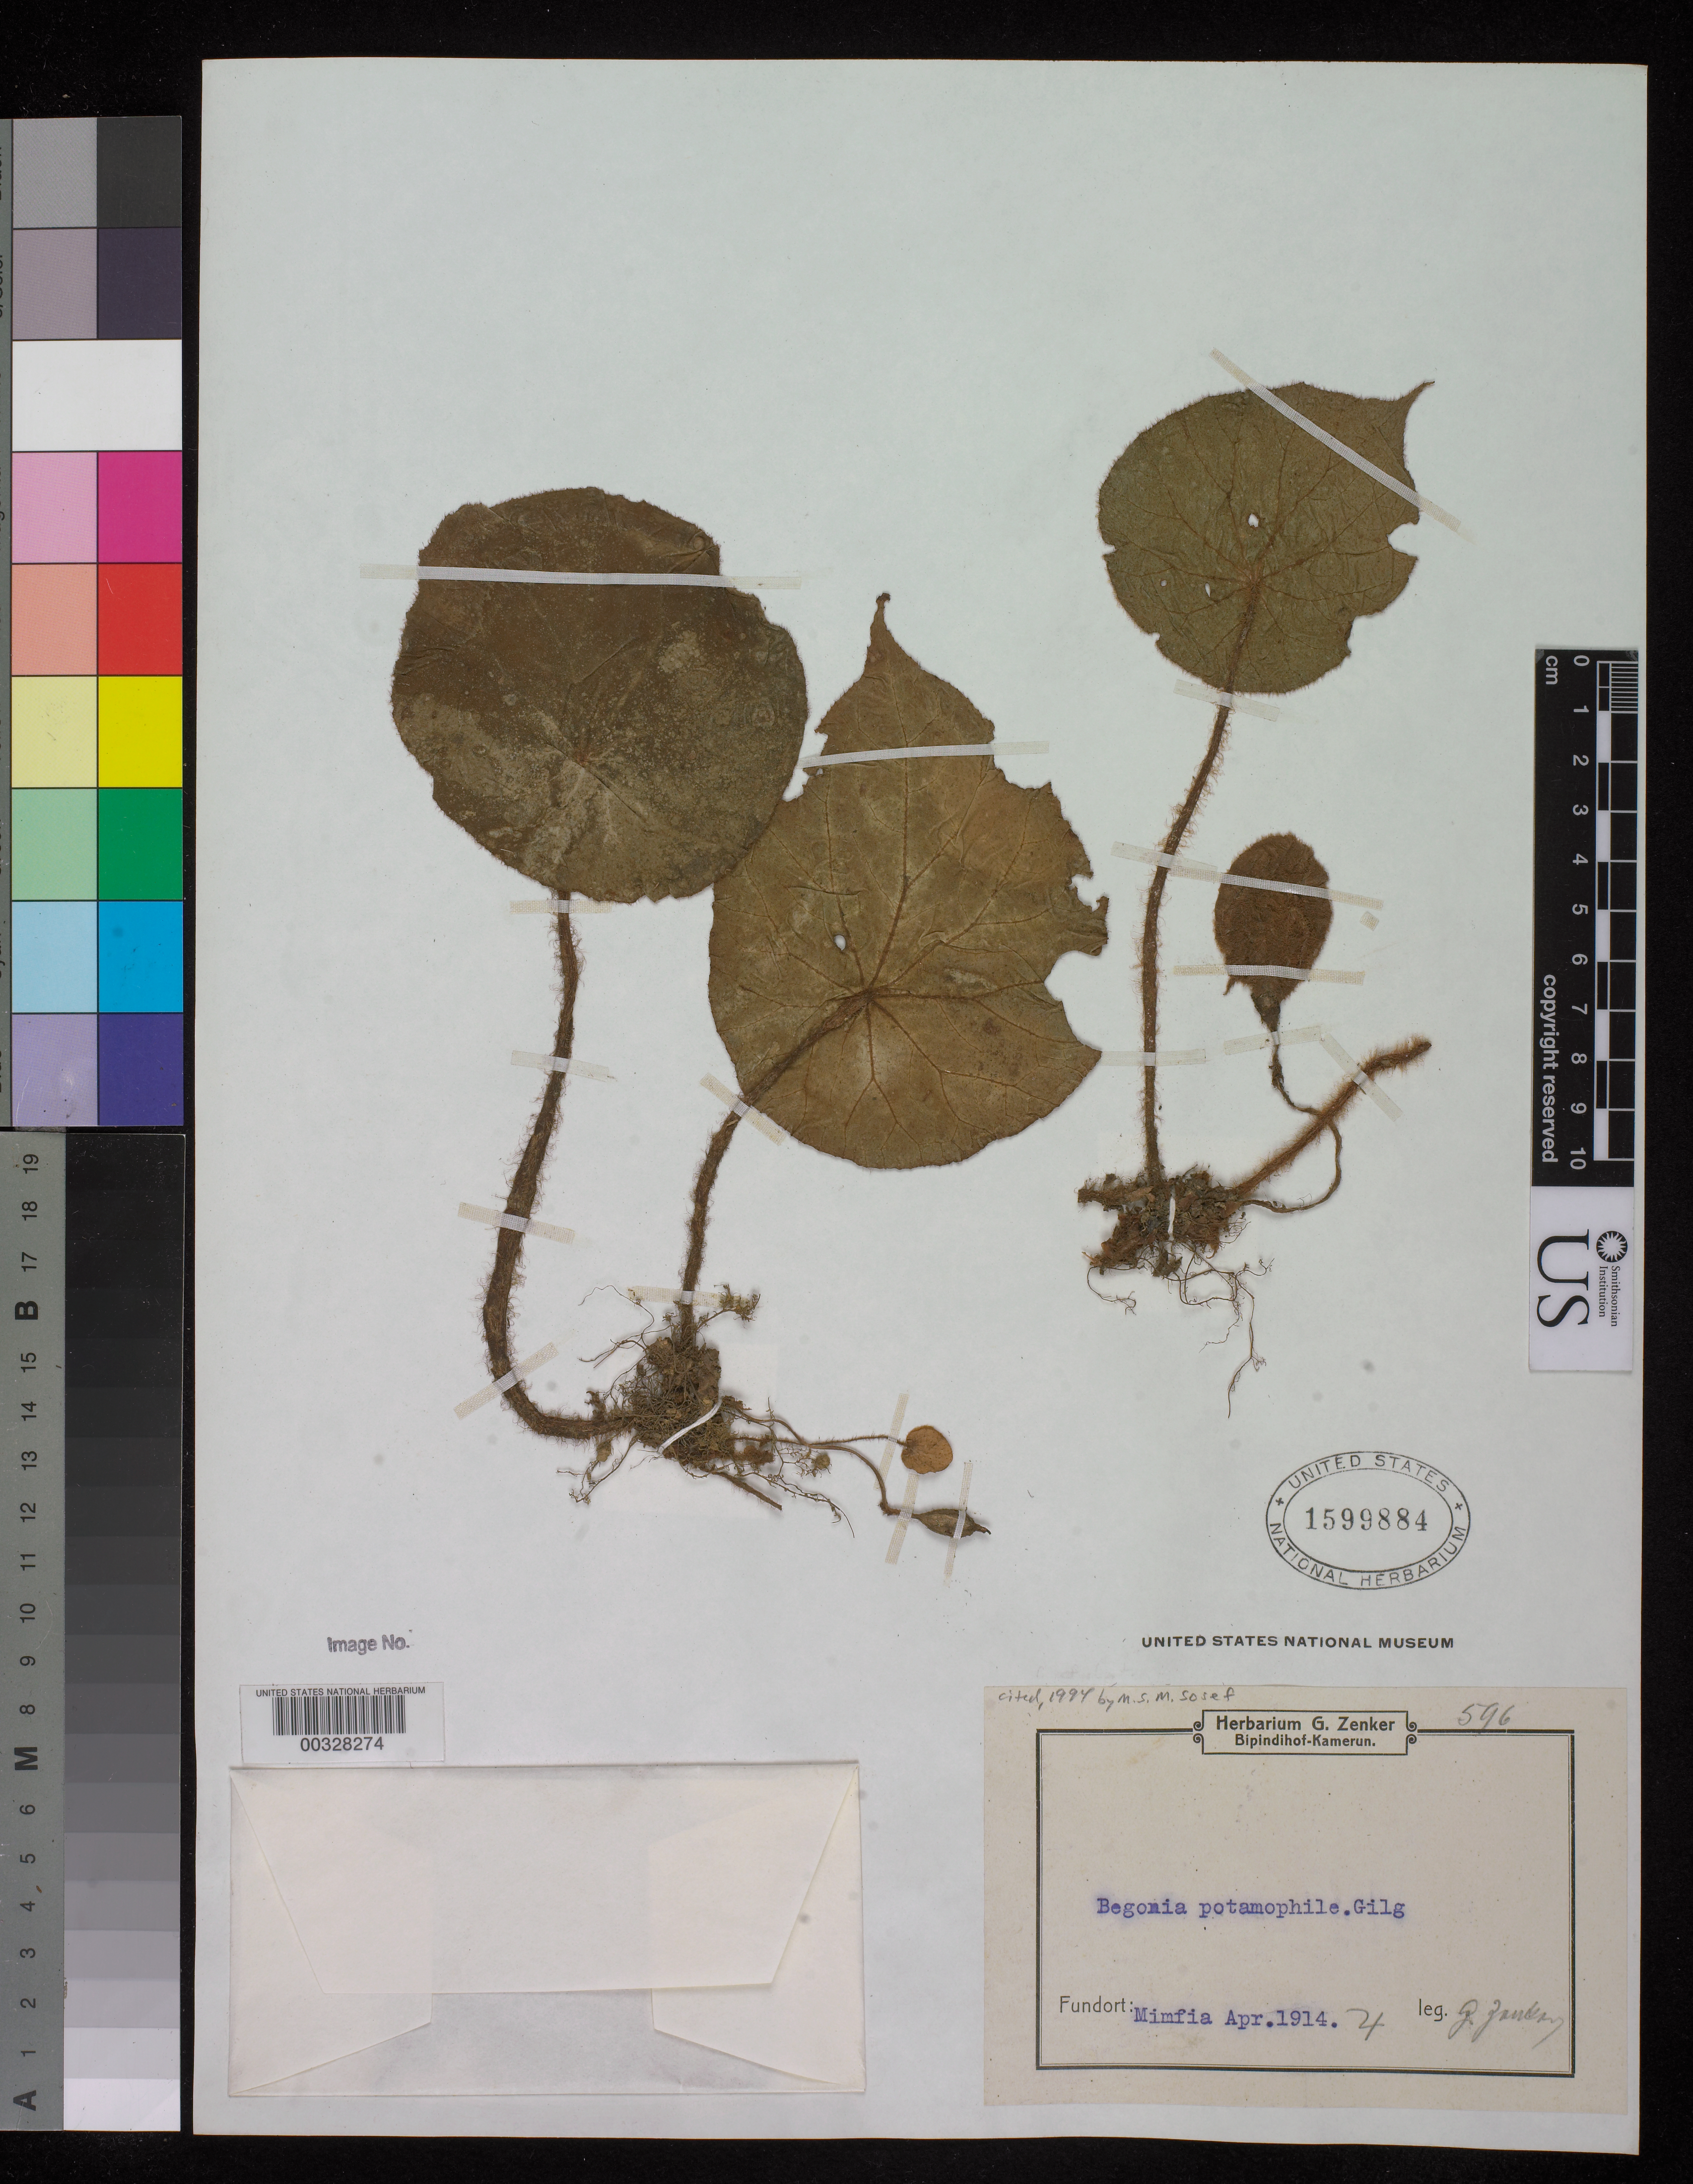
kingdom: Plantae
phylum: Tracheophyta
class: Magnoliopsida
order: Cucurbitales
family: Begoniaceae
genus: Begonia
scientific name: Begonia batesii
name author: C. DC.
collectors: G. A. Zenker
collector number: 596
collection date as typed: Apr 1914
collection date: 1914-04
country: Cameroon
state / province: Sud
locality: Bipinde, mimfia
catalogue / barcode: US 1599884